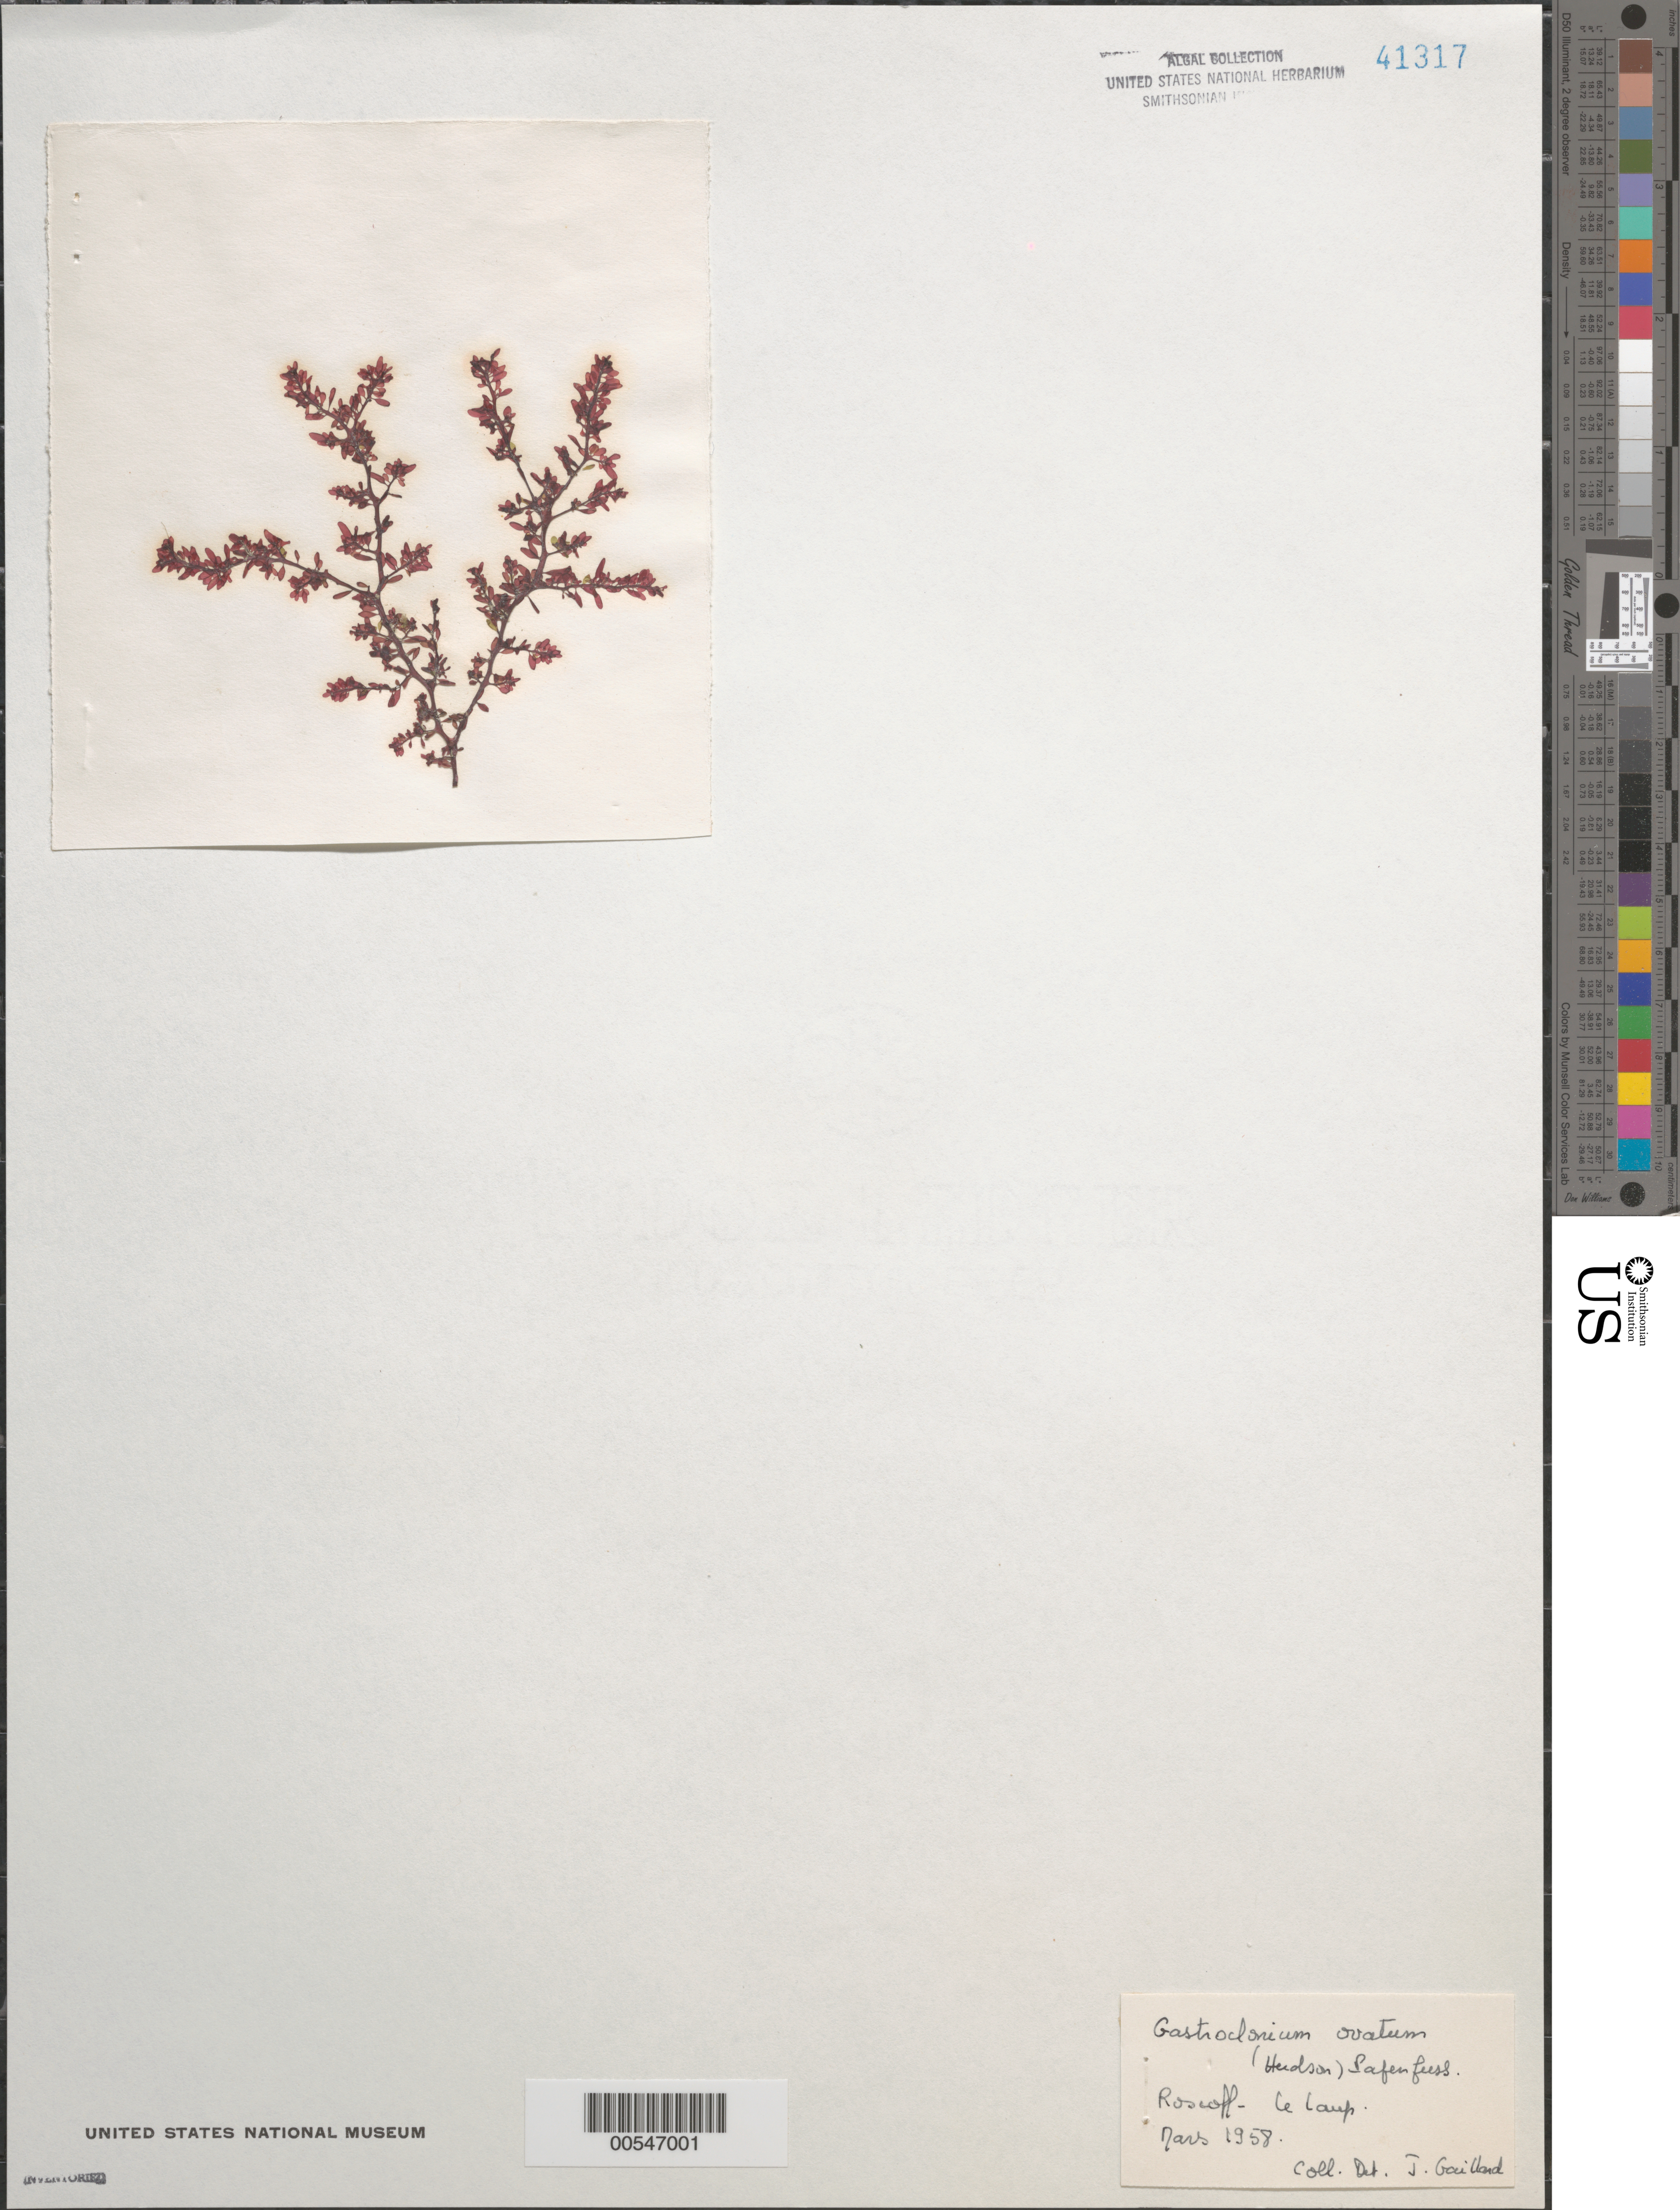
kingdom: Plantae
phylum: Rhodophyta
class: Florideophyceae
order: Rhodymeniales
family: Champiaceae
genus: Gastroclonium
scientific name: Gastroclonium ovatum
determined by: Gaillard, J.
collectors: J. Gaillard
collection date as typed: Mar 1958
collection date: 1958-03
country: France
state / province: Bretagne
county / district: Finistère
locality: Le loup, roscoff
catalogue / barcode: US 41317